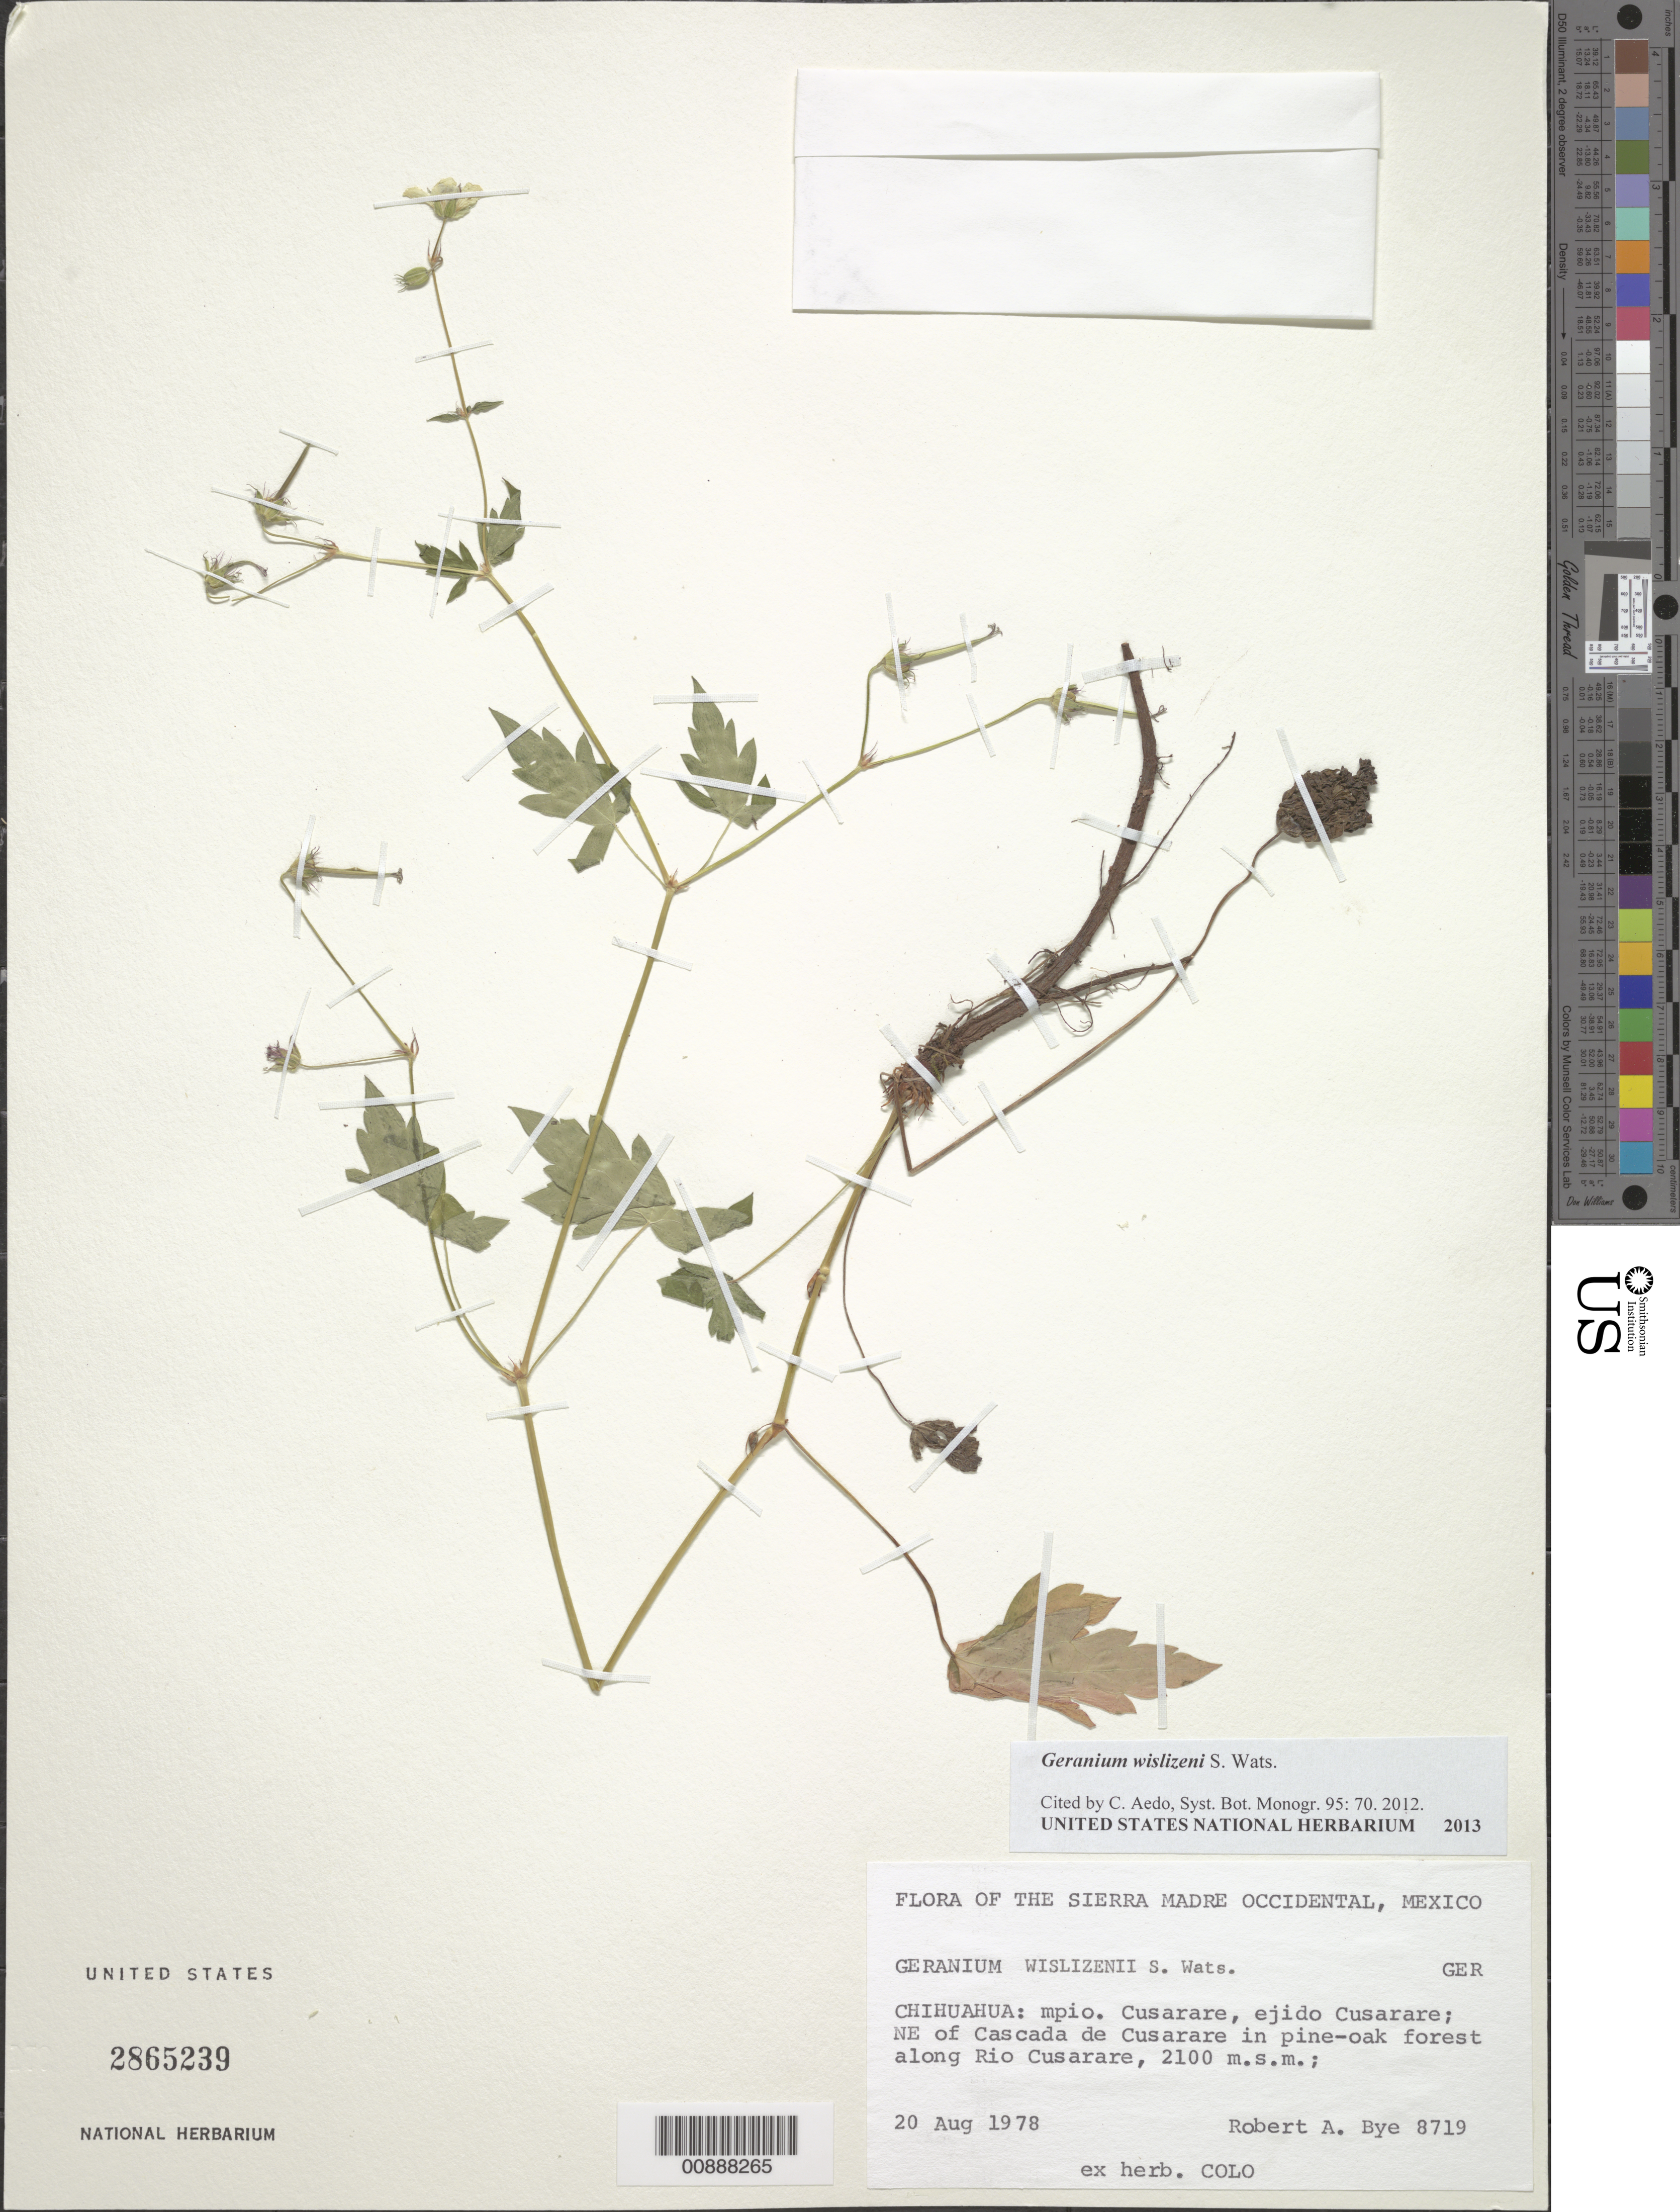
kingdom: Plantae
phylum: Tracheophyta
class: Magnoliopsida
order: Geraniales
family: Geraniaceae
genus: Geranium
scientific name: Geranium wislizeni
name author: S. Watson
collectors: R. A. Bye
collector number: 8719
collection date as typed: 20 Aug 1978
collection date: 1978-08-20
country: Mexico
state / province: Chihuahua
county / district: Cusarare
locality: Along Río Cusarare. Ejido Cusarare; NE of Cascada de Cusarare.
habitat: In pine-oak forest, along river.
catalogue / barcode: US 2865239